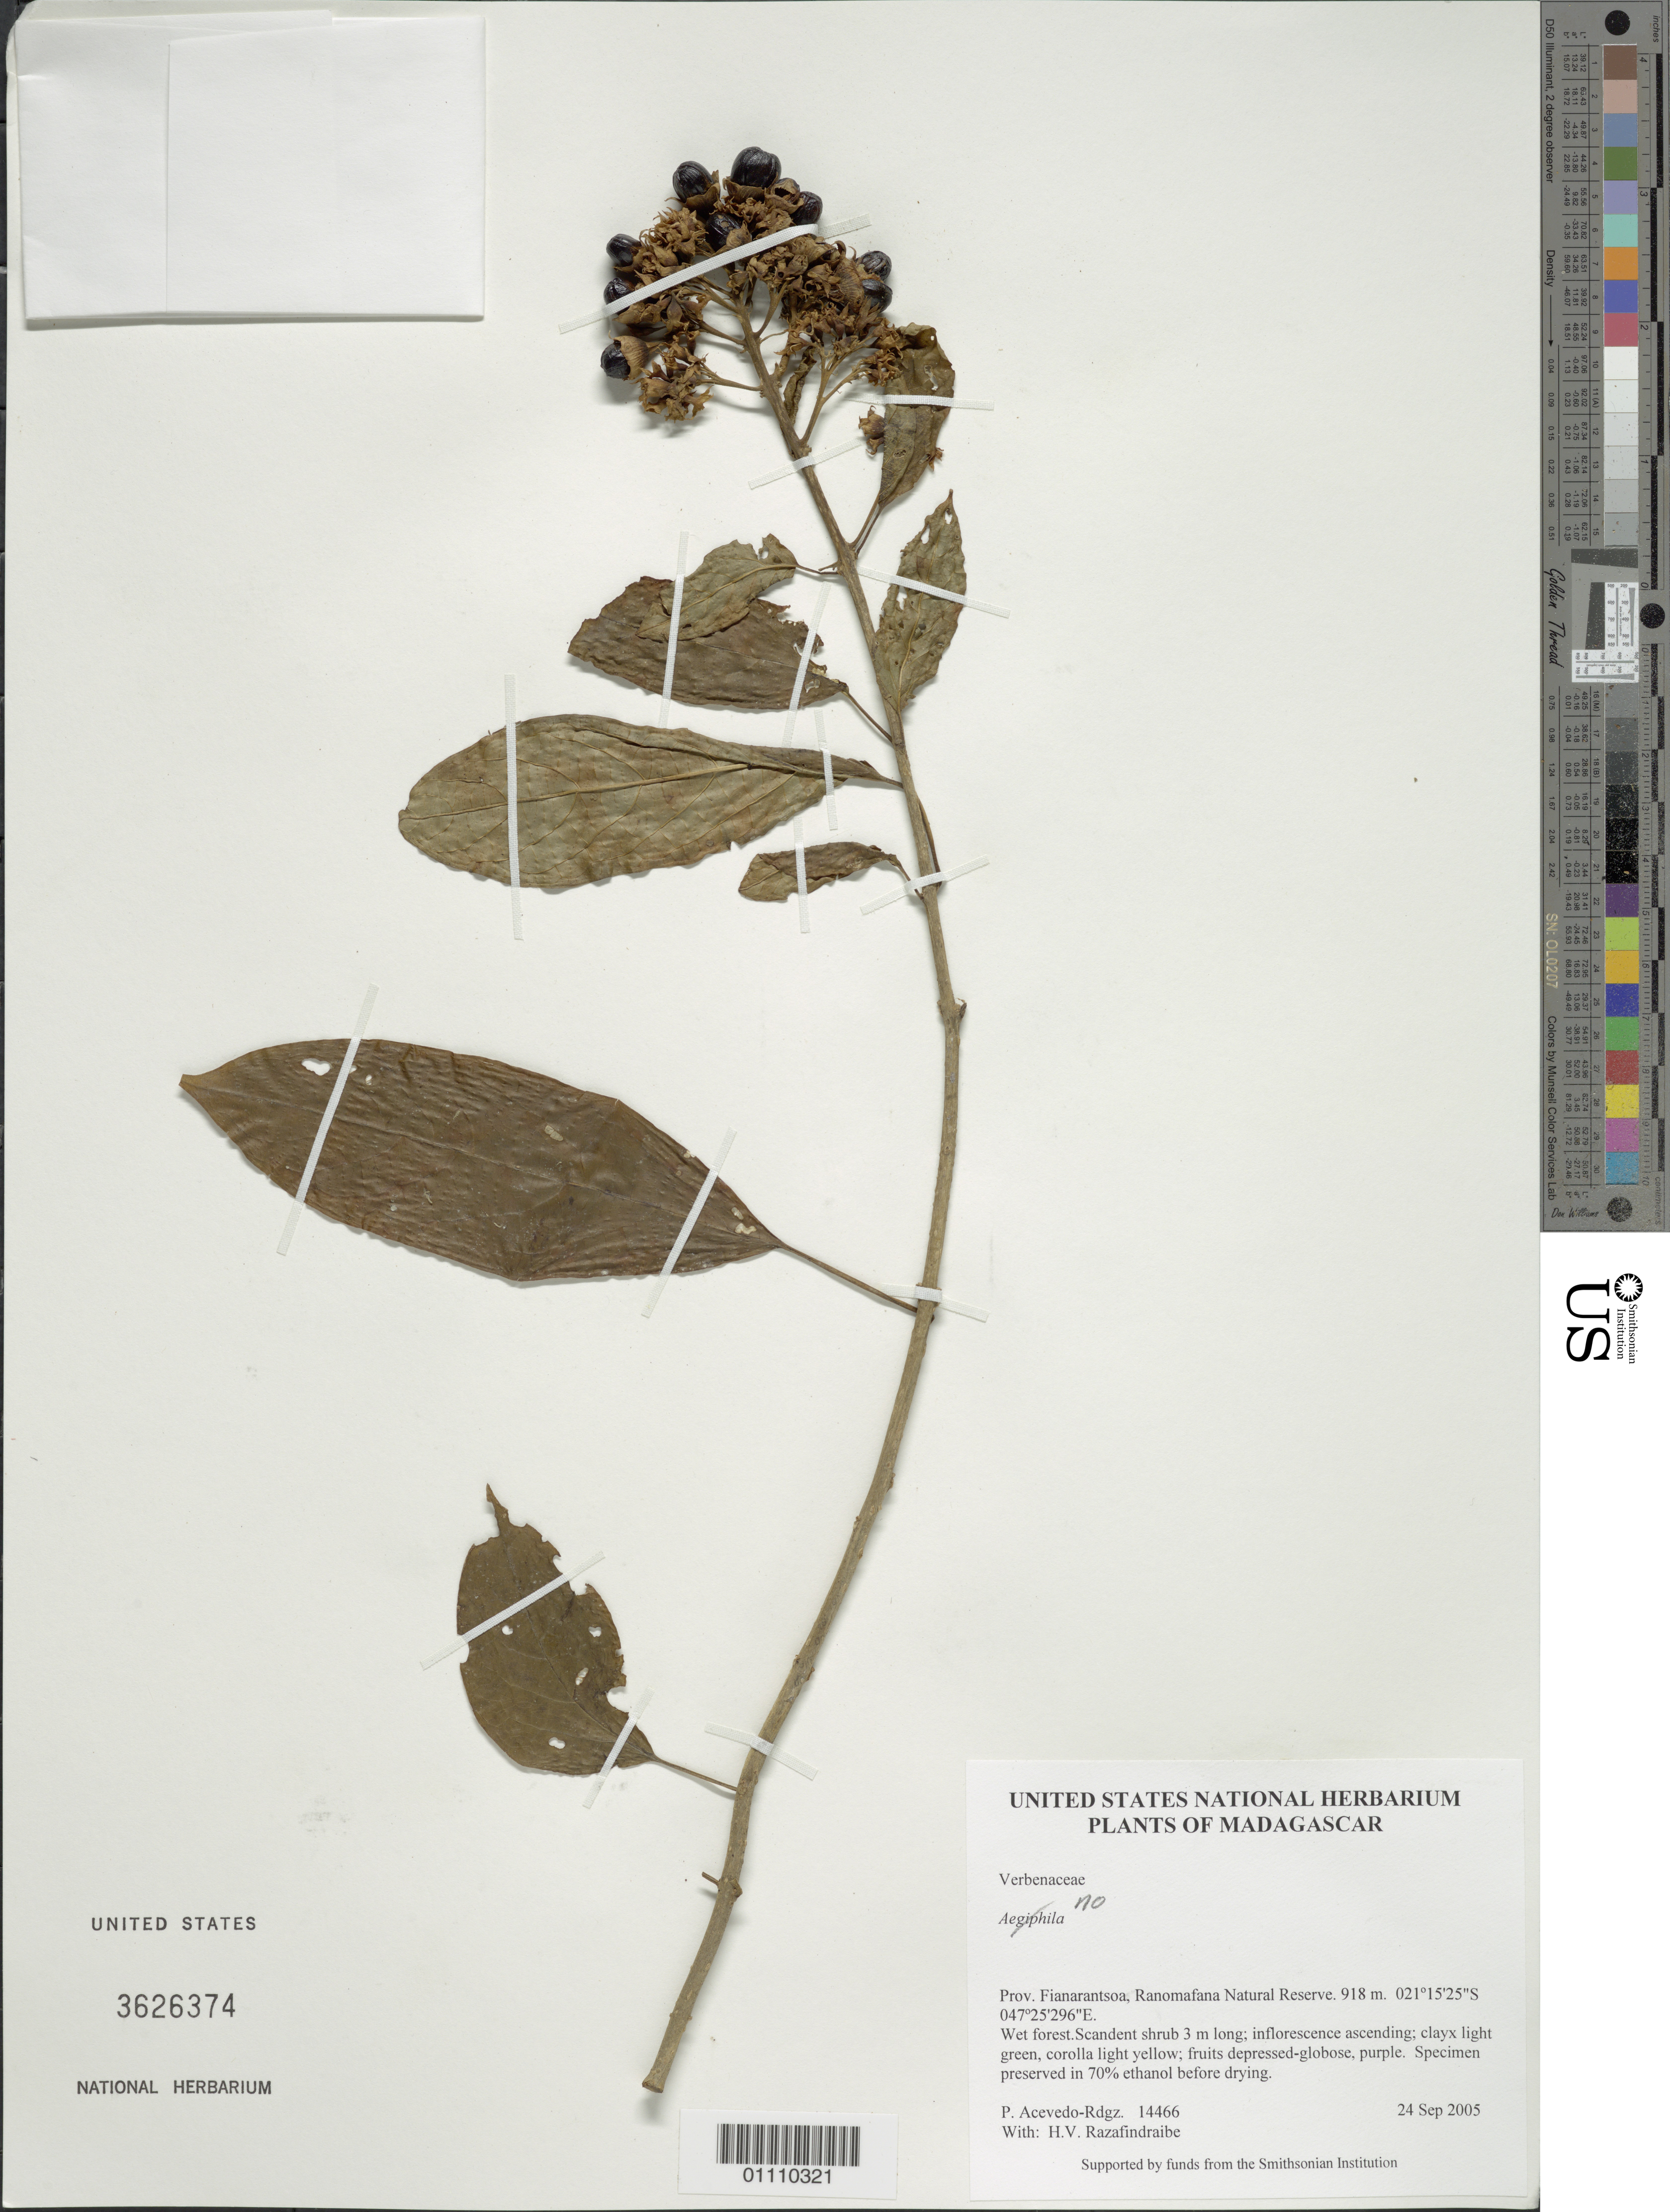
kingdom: Plantae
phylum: Tracheophyta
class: Magnoliopsida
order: Lamiales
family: Lamiaceae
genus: Aegiphila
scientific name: Aegiphila sp.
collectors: P. Acevedo-Rodr. & H. Razafindraibe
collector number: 14466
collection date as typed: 24 Sep 2005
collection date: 2005-09-24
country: Madagascar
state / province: Haute Matsiatra / Vatovavy Fitovinany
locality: Prov. Fianarantsoa, Ranomafana Natural Reserve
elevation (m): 918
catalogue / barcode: US 3626374